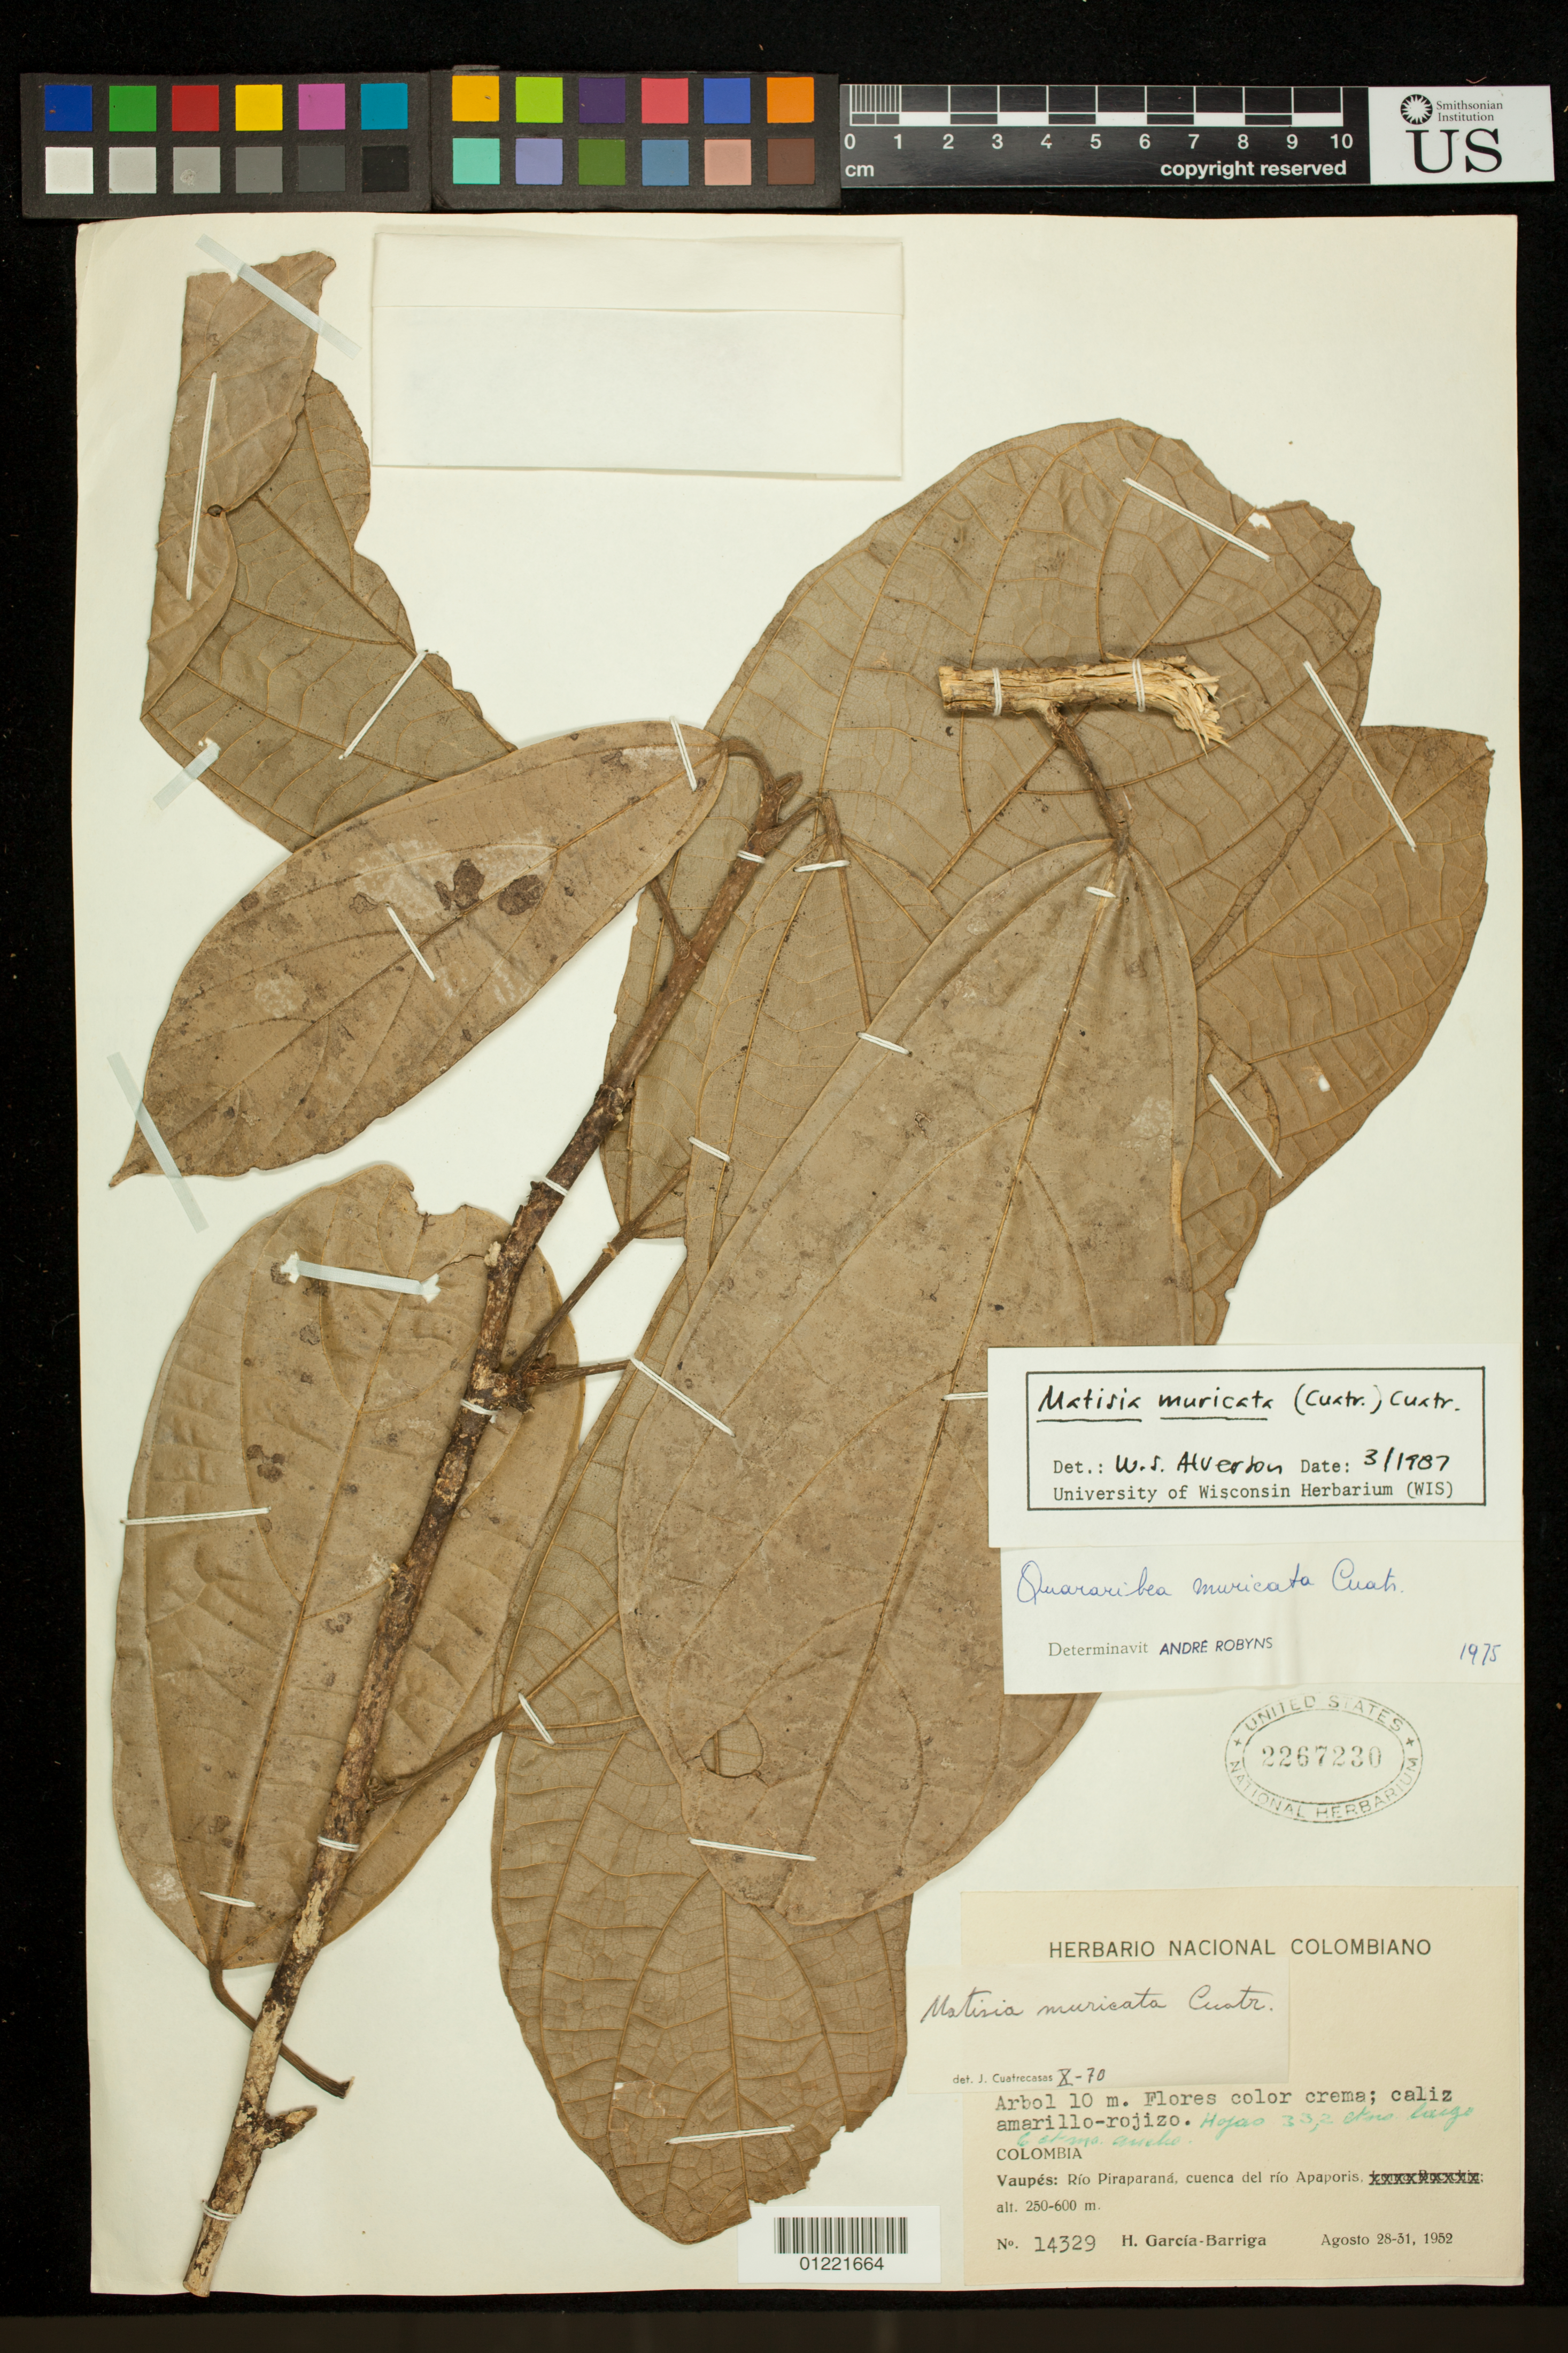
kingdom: Plantae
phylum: Tracheophyta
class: Magnoliopsida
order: Malvales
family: Malvaceae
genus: Matisia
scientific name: Matisia muricata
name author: (Cuatrec.) Cuatrec.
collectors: H. García Barriga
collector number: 14329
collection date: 1952-08-28/1952-08-31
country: Colombia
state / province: Vaupes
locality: Rio Piraparana, cuenca del rio Apaporis.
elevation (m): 250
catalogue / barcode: US 2267230